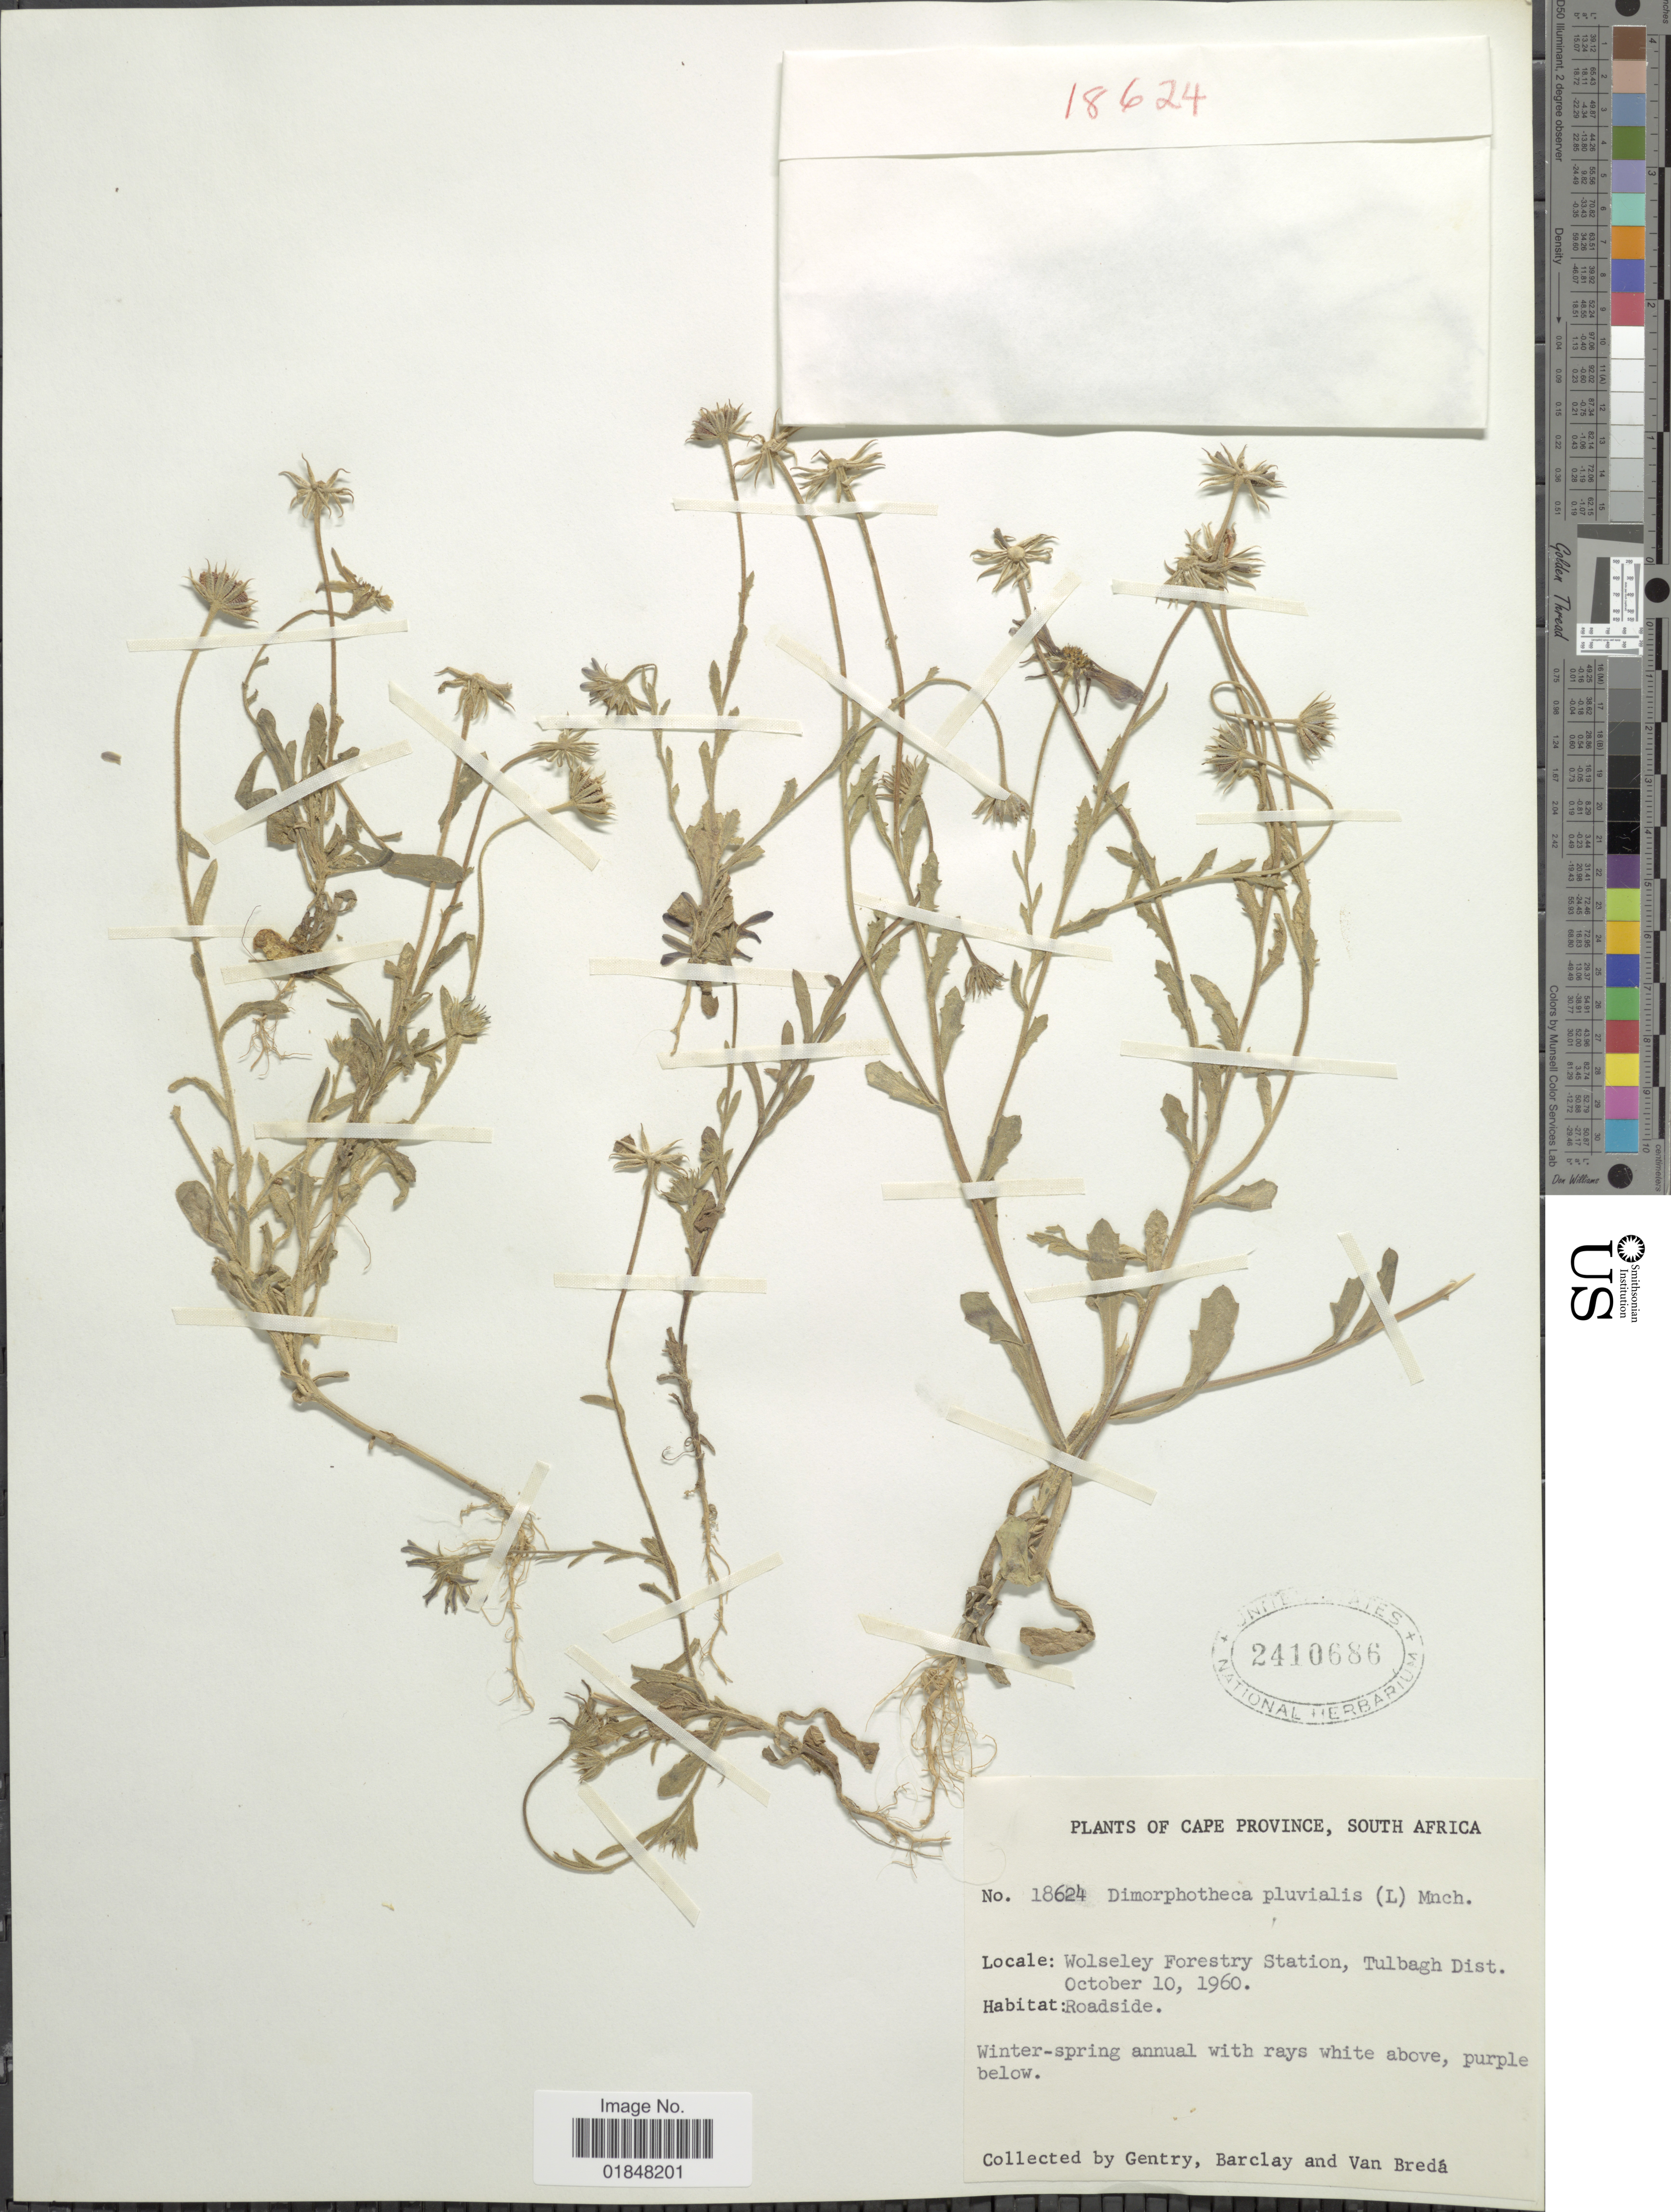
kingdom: Plantae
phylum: Tracheophyta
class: Magnoliopsida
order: Asterales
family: Asteraceae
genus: Dimorphotheca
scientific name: Dimorphotheca pluvialis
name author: (L.) Moench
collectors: Gentry, --, -- Barclay & P. Van Breda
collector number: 18624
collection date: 1960-10-10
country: South Africa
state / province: Western Cape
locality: Wolseley Forestry Station, Tulbagh Dist.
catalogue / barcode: US 241686